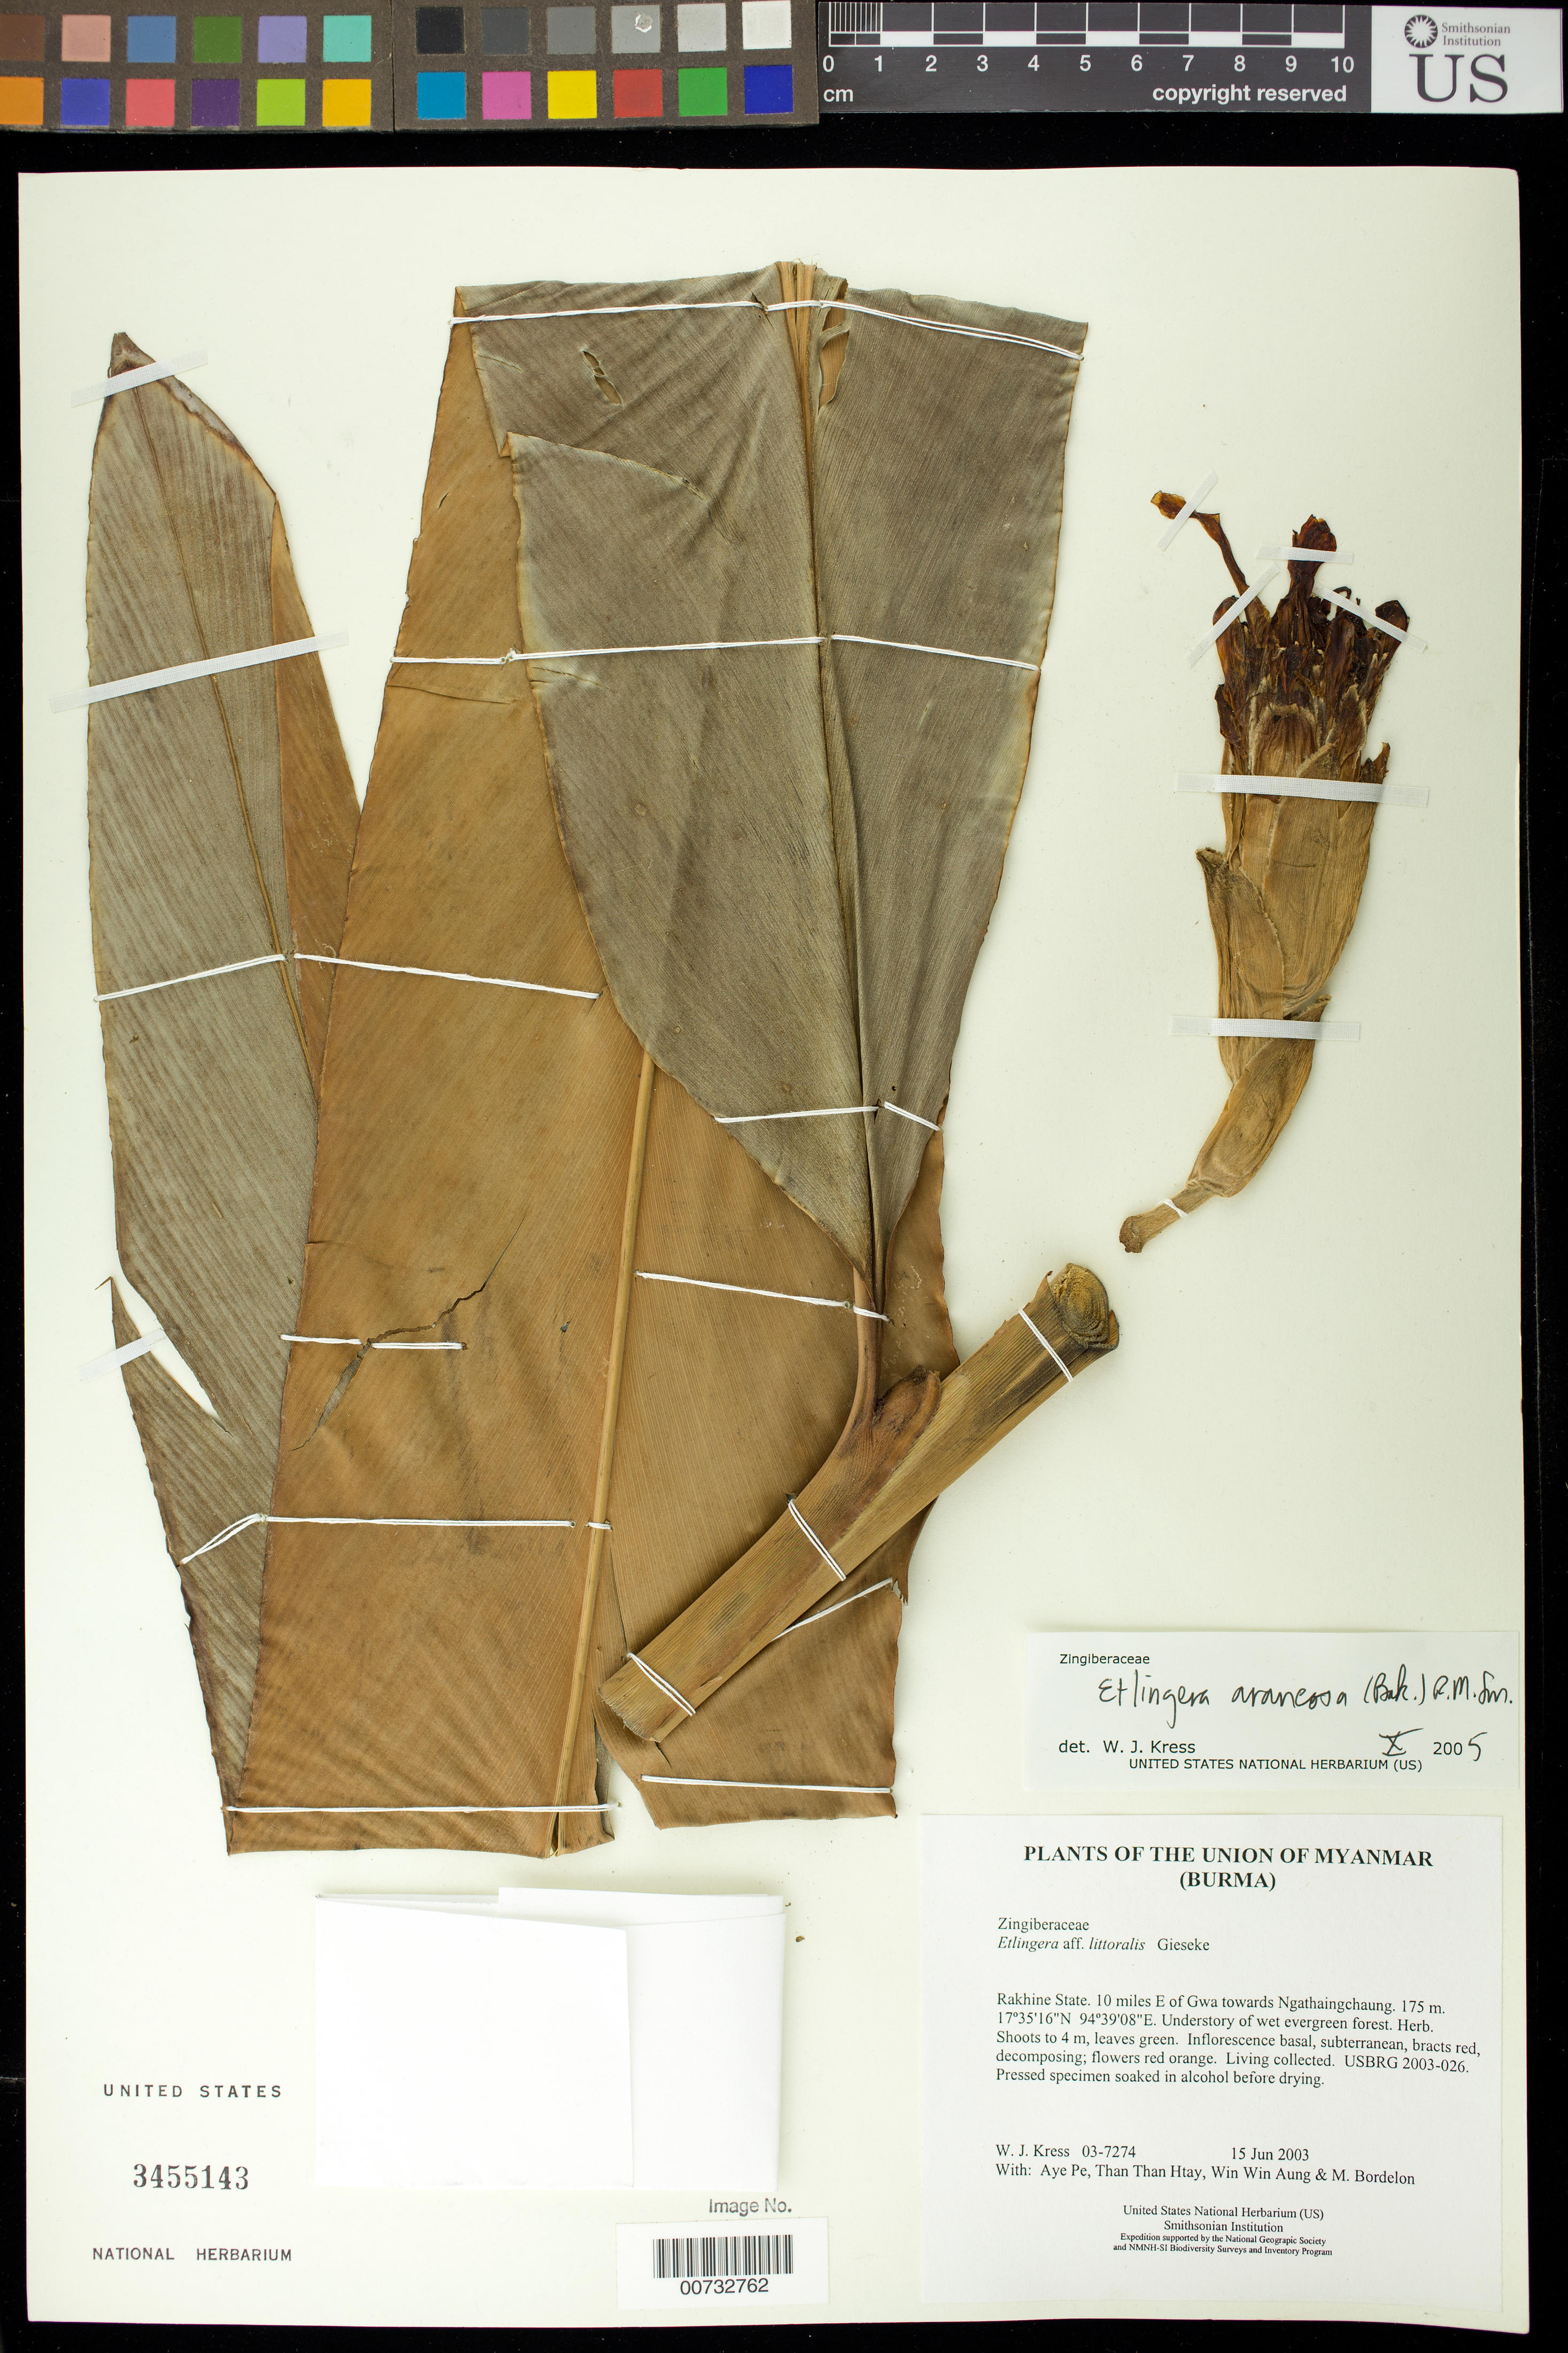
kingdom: Plantae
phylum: Tracheophyta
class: Liliopsida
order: Zingiberales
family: Zingiberaceae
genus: Etlingera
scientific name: Etlingera araneosa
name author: (Baker) R.M. Sm.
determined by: Kress, W. J., (US), Smithsonian Institution - National Museum of Natural History (UNITED STATES)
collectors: W. J. Kress, Aye Pe, Than Than Htay, Win Win Aung & M. Bordelon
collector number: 03-7274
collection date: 2003-06-15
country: Myanmar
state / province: Rakhine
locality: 10 miles E of Gwa towards Ngathaingchaung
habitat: Understory of wet evergreen forest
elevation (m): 175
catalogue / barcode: US 3455143